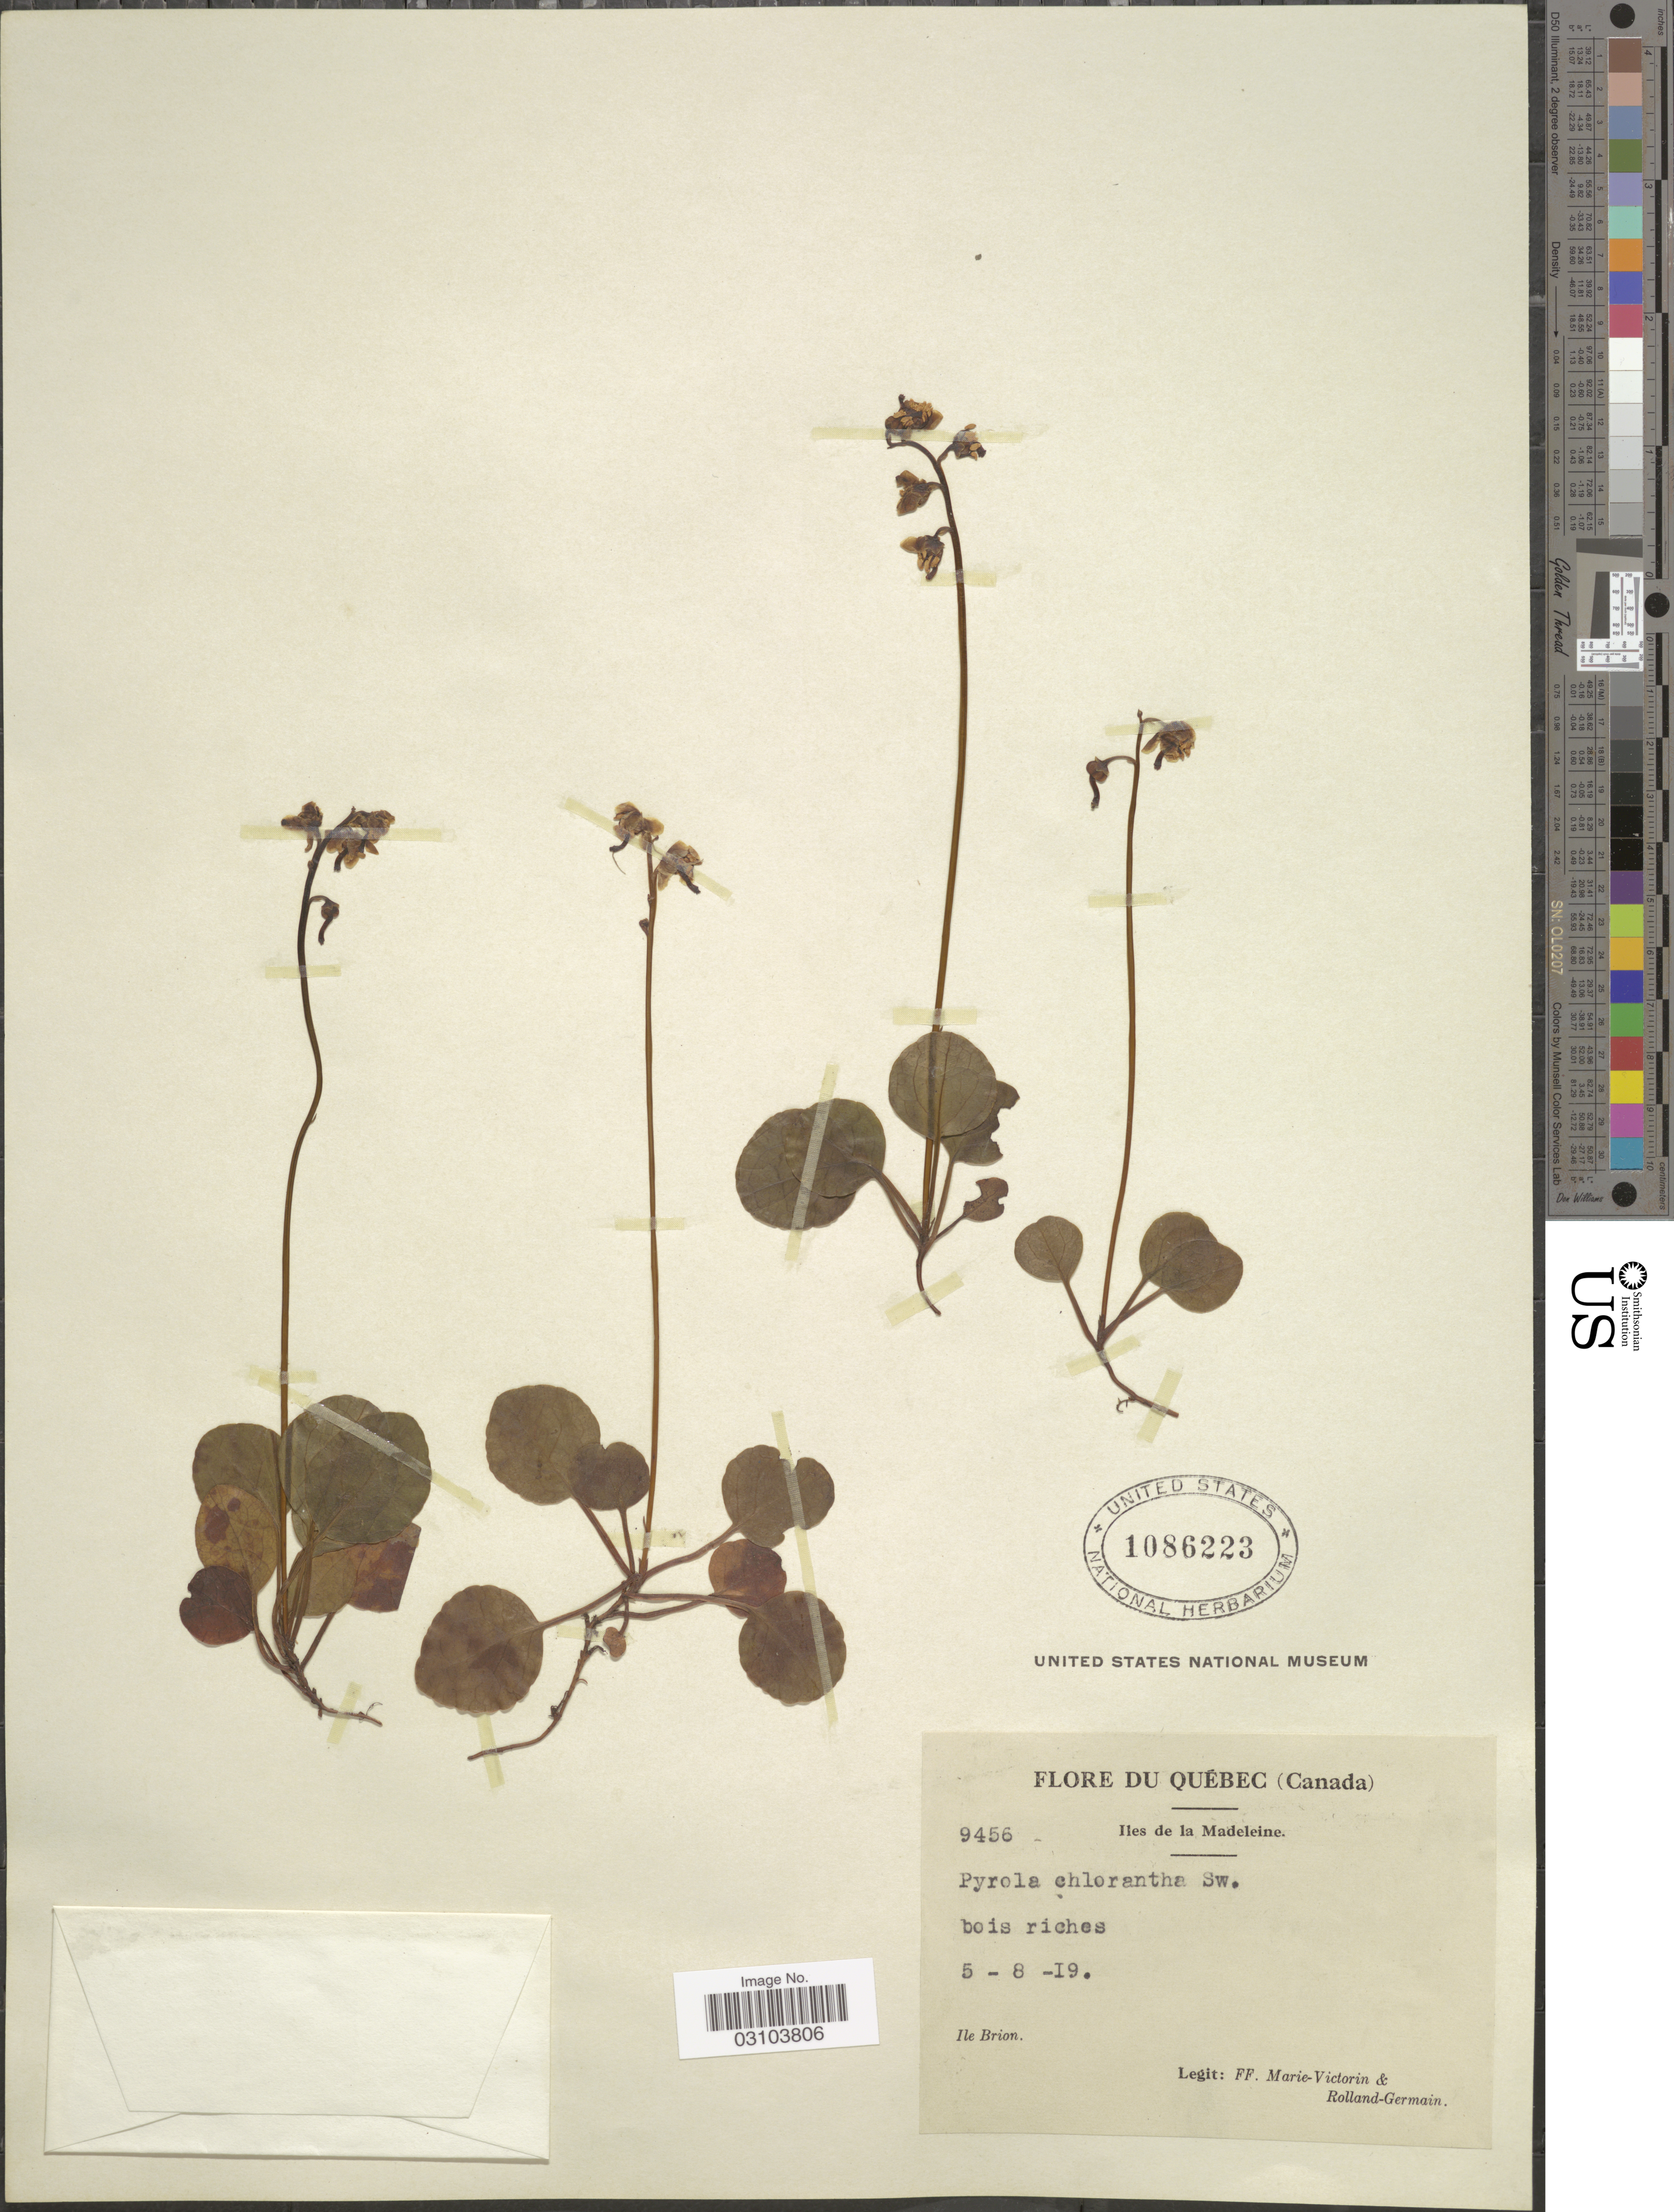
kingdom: Plantae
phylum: Tracheophyta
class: Magnoliopsida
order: Ericales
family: Ericaceae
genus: Pyrola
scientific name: Pyrola chlorantha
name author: Schweigg.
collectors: F. Marie-Victorin & Rolland-Germain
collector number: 9456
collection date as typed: Transcribed d/m/y: 5/8/19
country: Canada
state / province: Quebec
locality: Québec. Iles de la Madeleine. Ile Brion.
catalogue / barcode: US 1086223